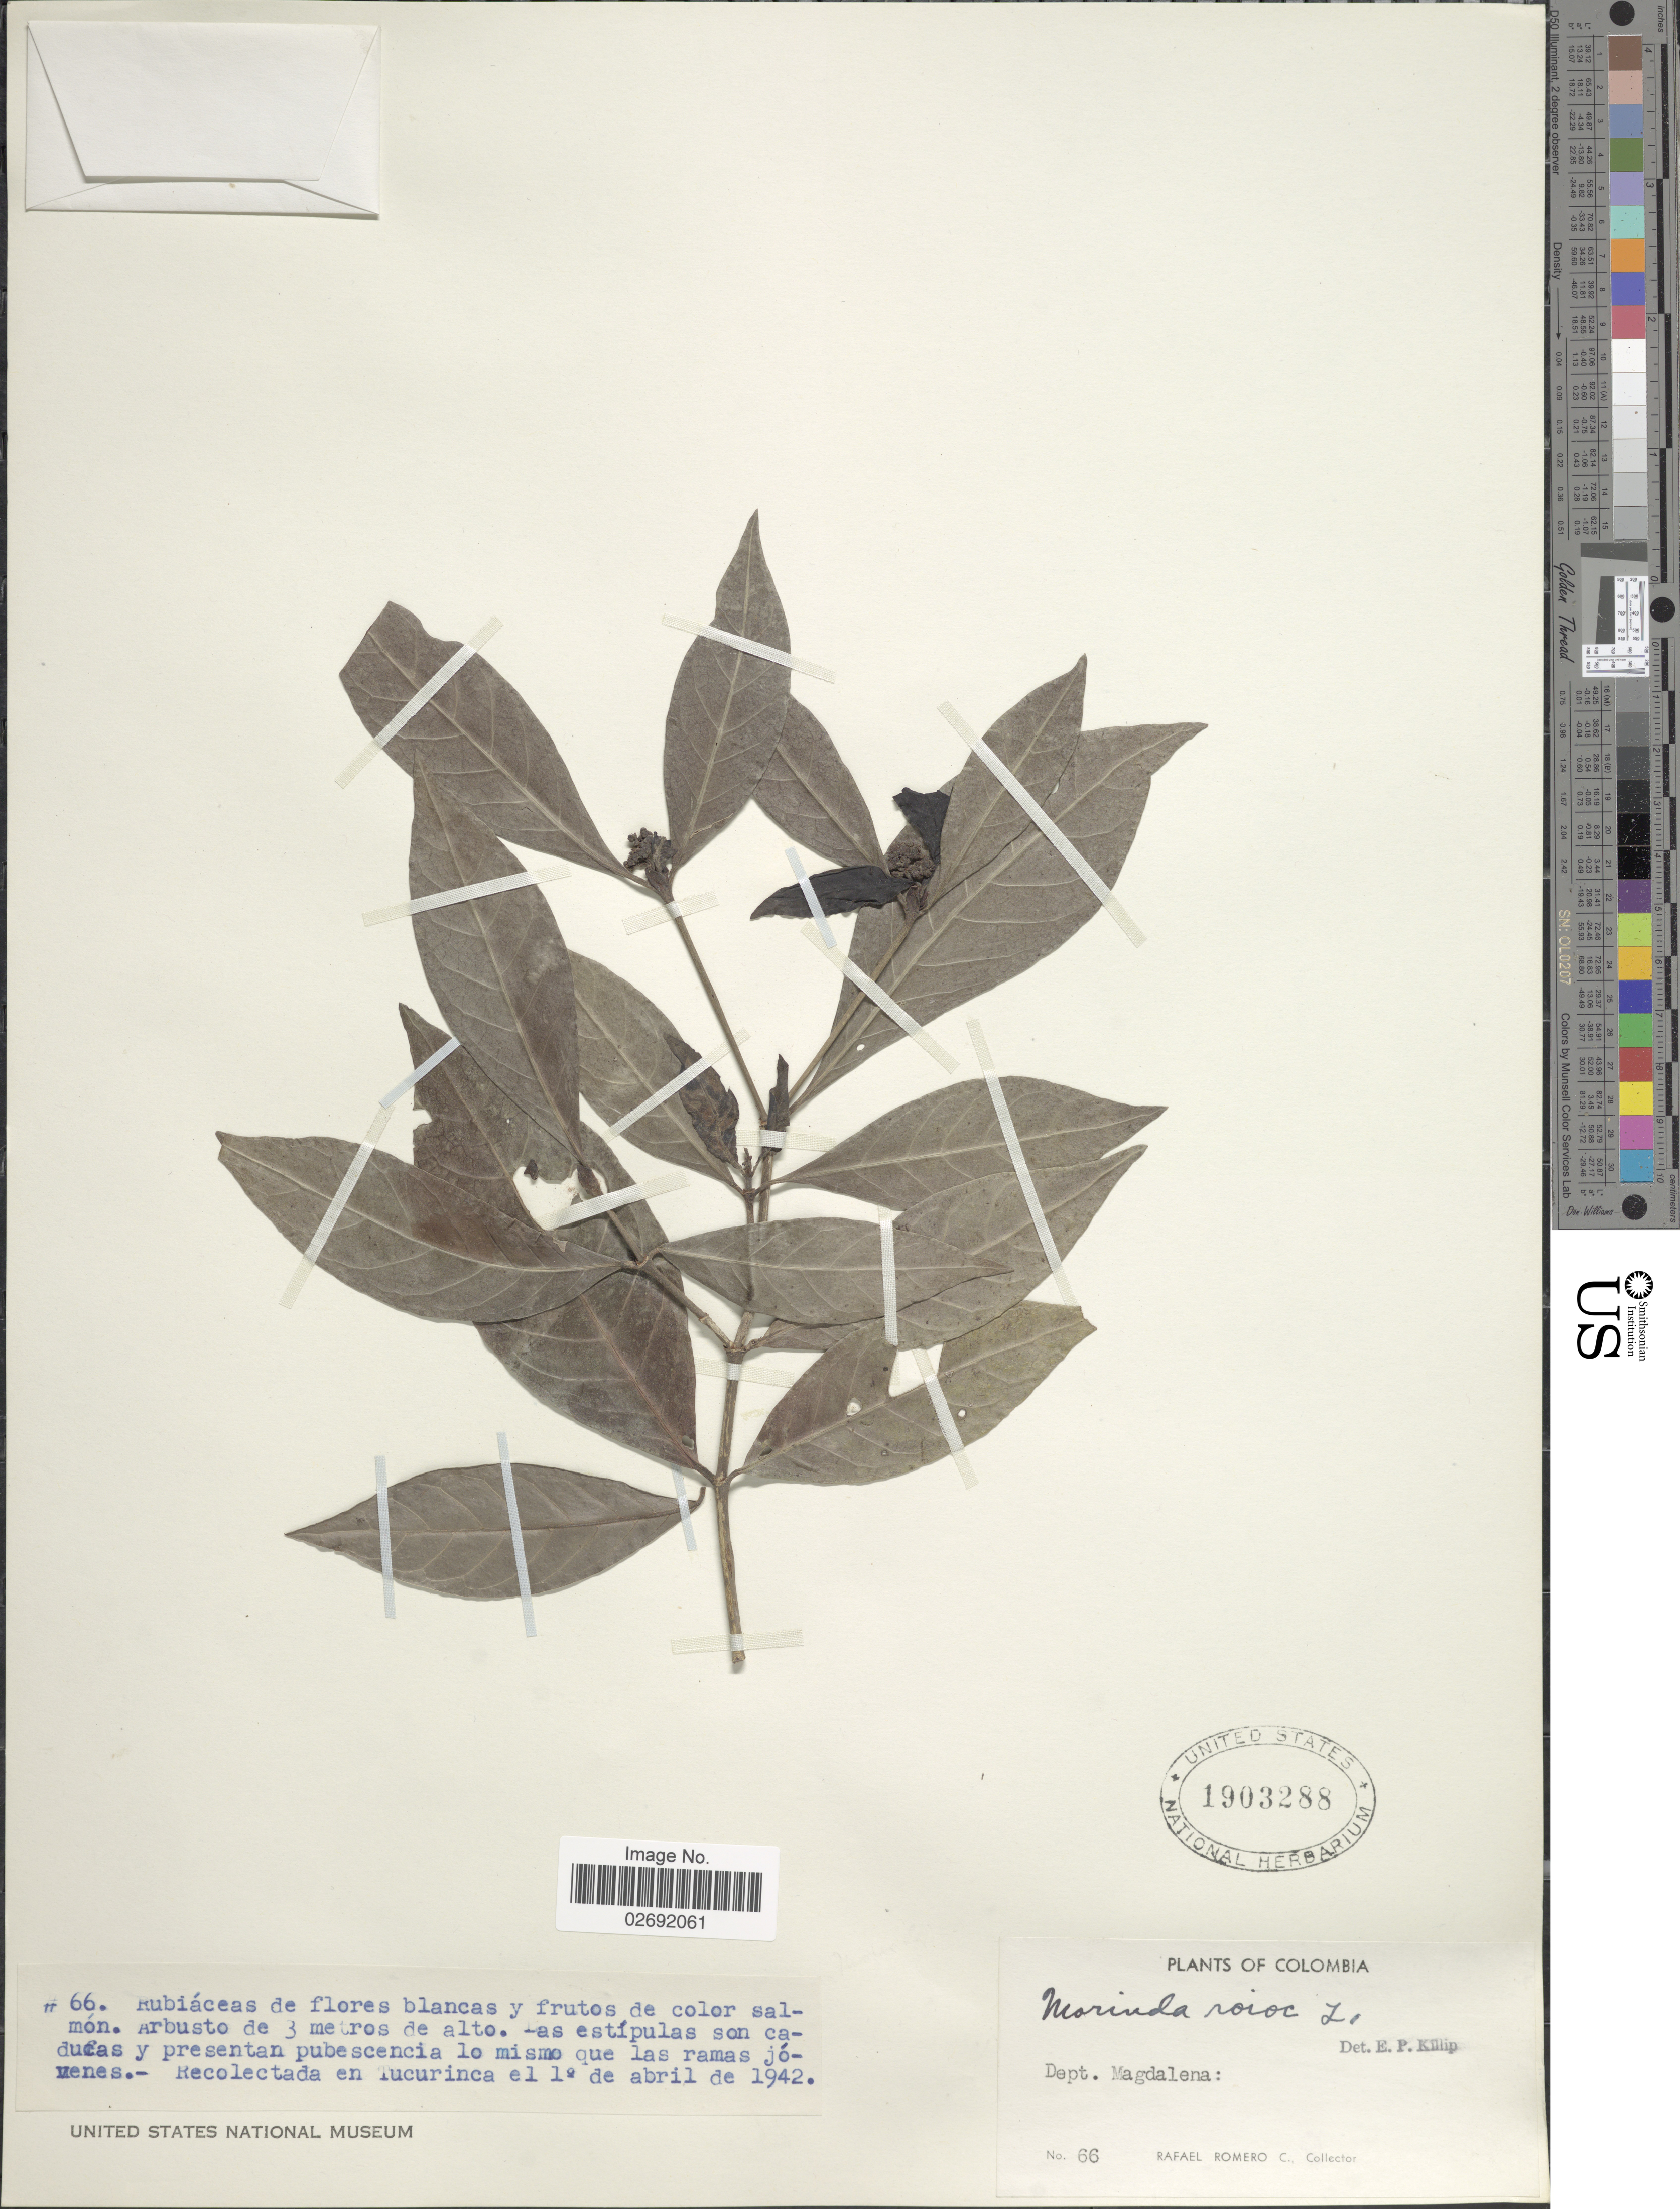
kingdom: Plantae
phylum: Tracheophyta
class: Magnoliopsida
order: Gentianales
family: Rubiaceae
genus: Morinda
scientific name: Morinda royoc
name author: L.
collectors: R. Romero Castañeda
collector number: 66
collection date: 1942-04-01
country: Colombia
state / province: Magdalena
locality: Dept. Magdalena, Recoletada en Tucurinca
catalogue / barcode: US 1903288